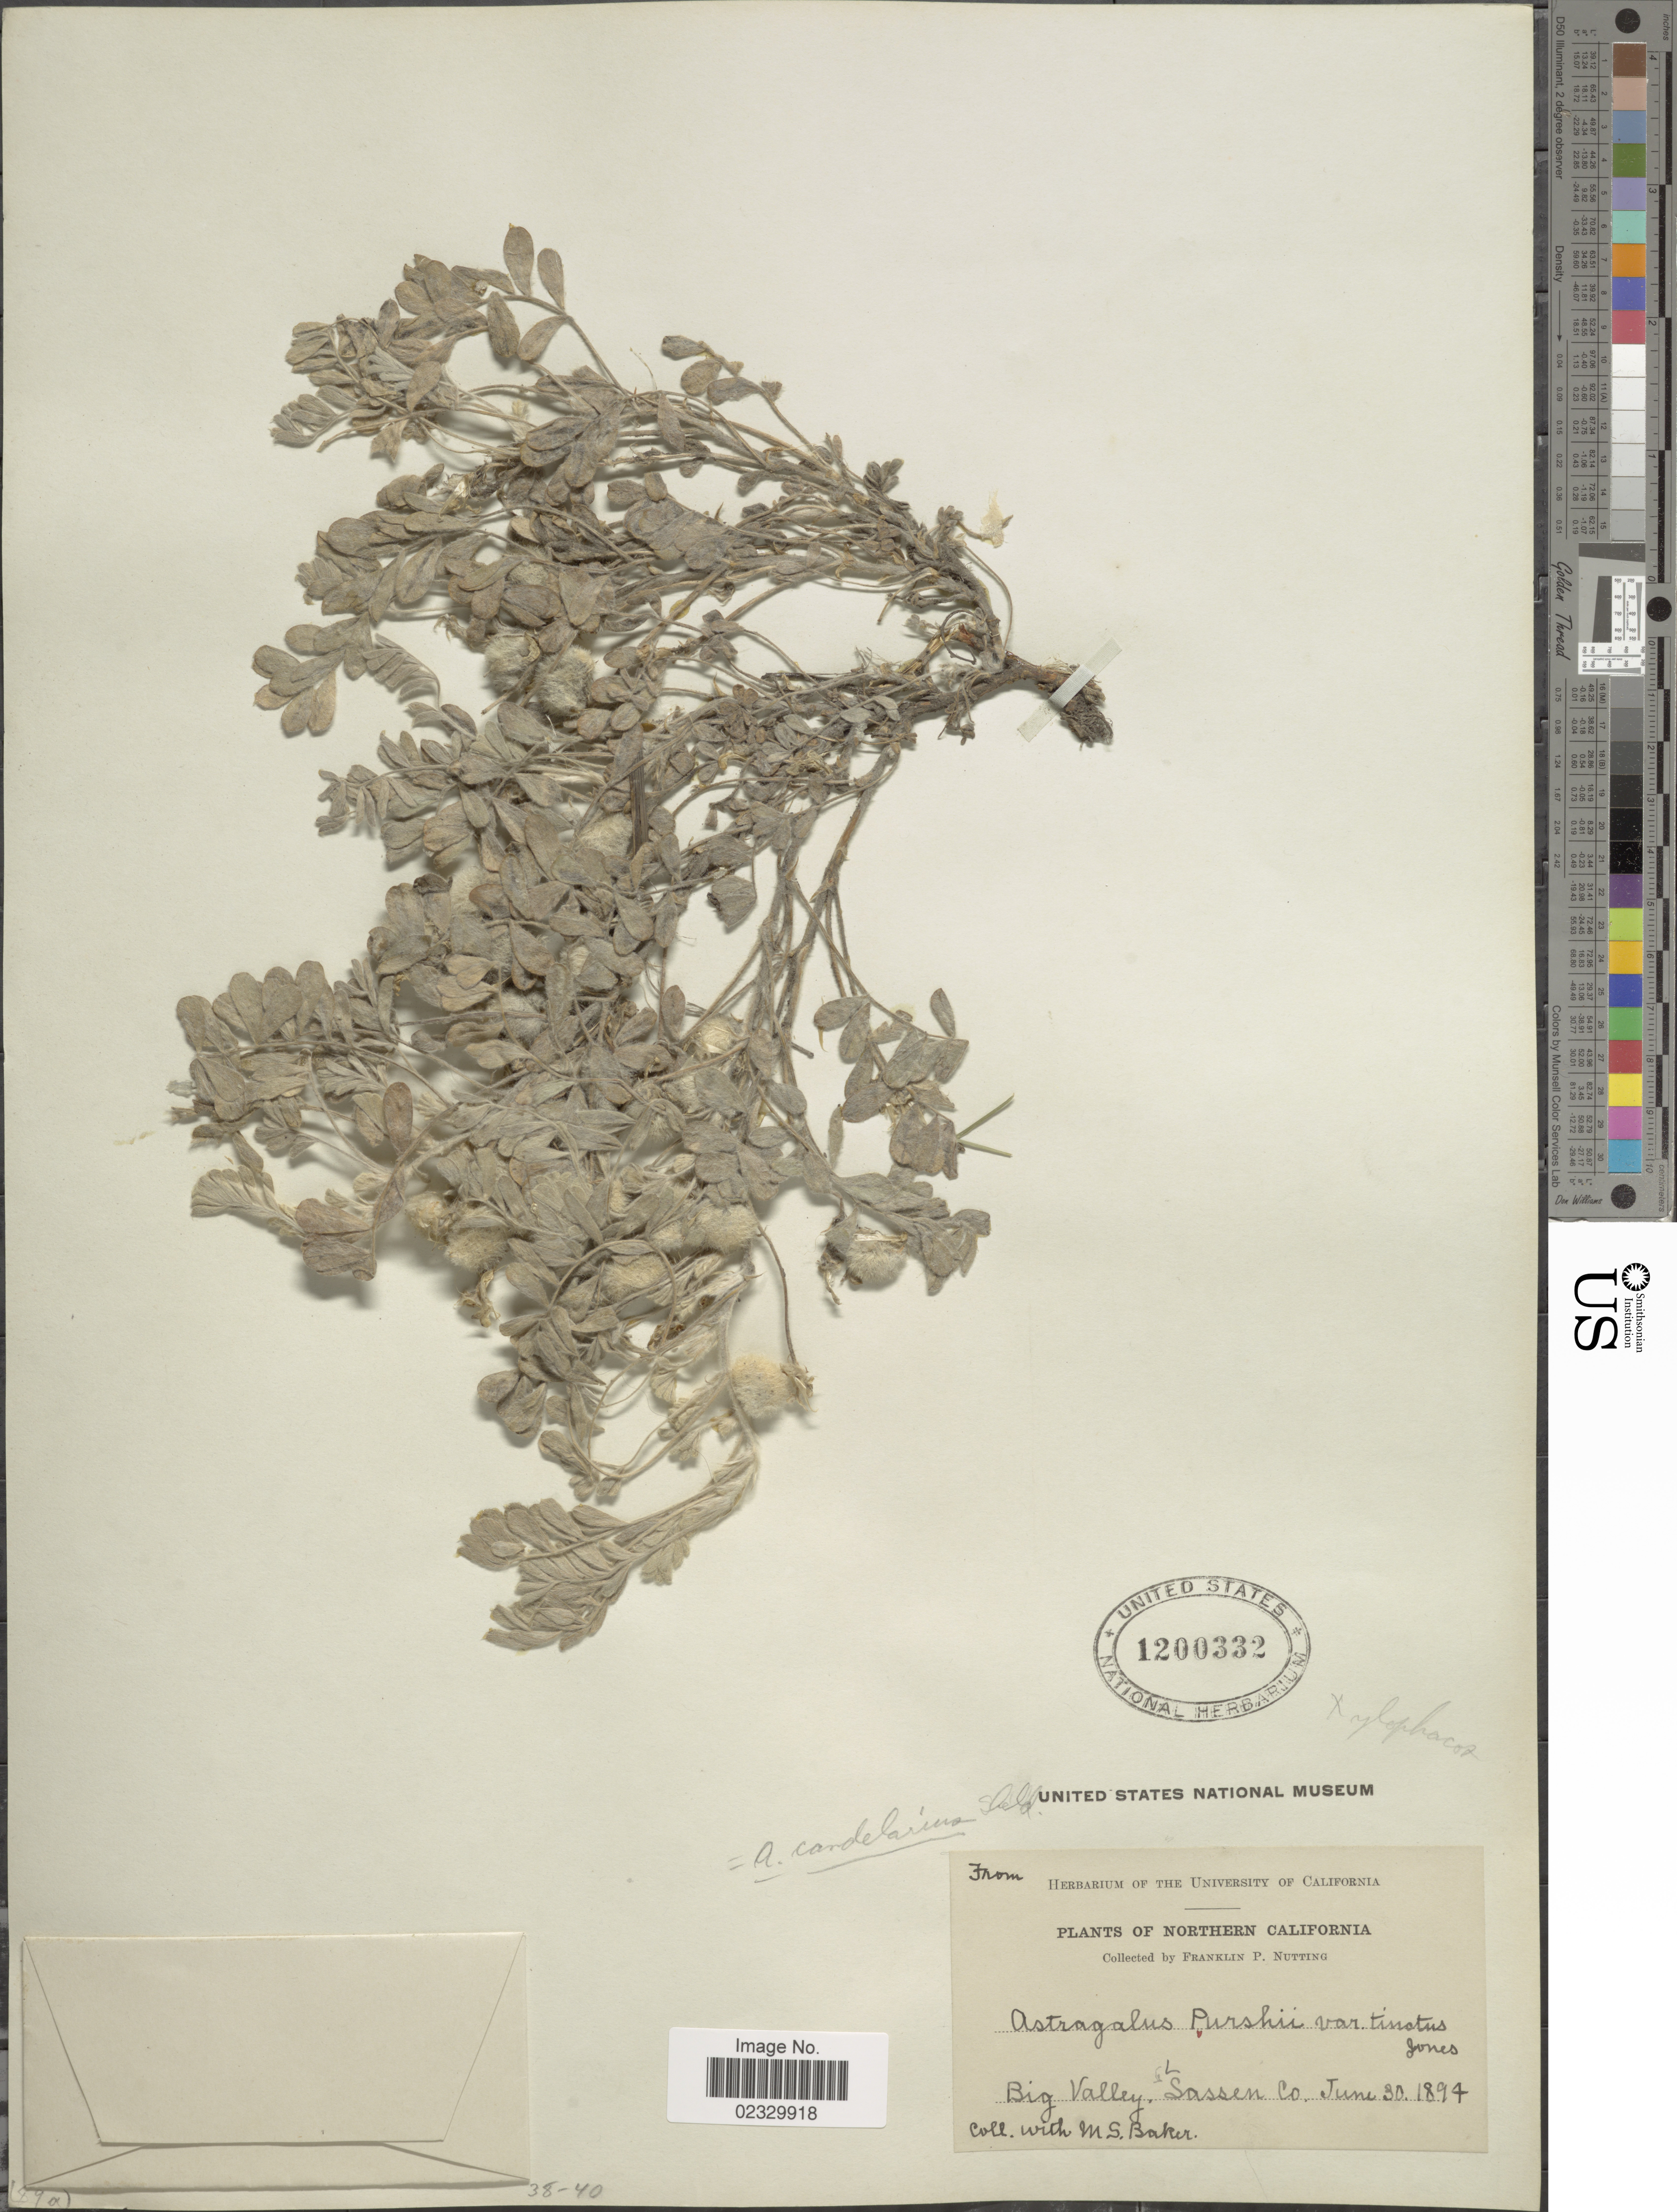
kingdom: Plantae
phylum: Tracheophyta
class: Magnoliopsida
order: Fabales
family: Fabaceae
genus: Astragalus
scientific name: Astragalus candelarius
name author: E. Sheld.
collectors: F. Nutting & M. S. Baker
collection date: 1897-06-30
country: United States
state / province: California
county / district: Lassen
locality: Northern California. Big Valley, Sassen Co.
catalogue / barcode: US 1200332